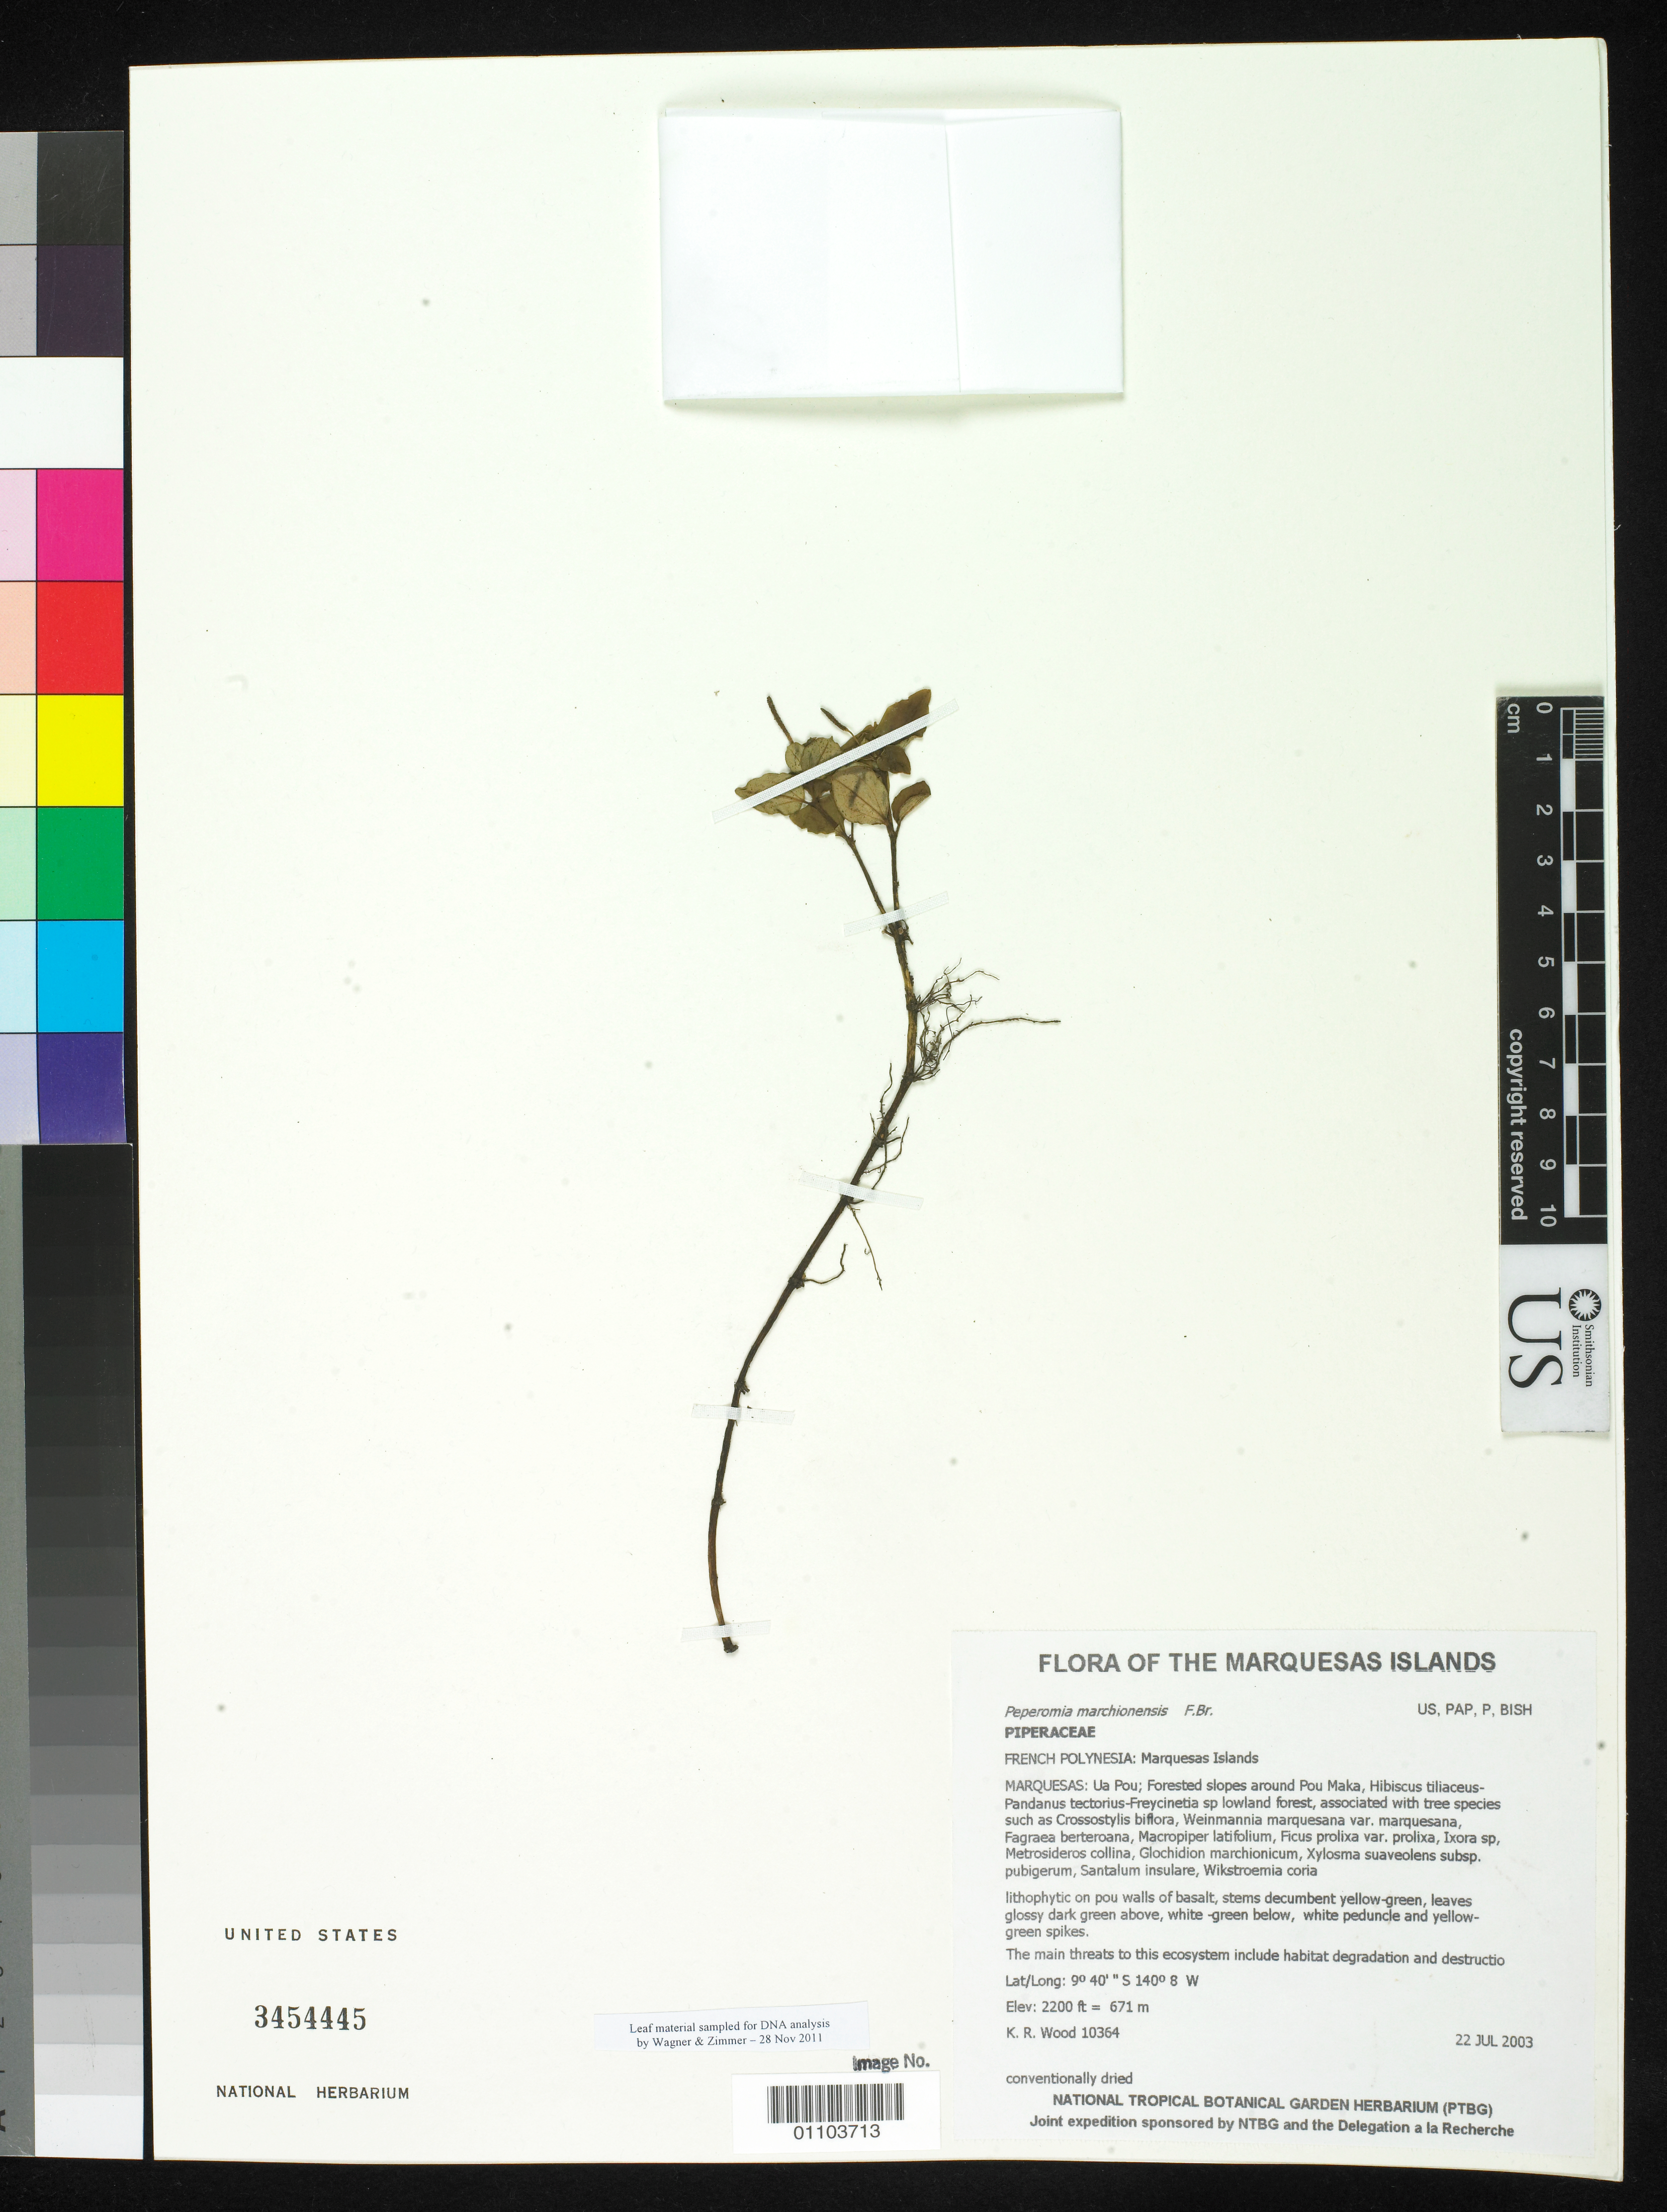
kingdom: Plantae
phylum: Tracheophyta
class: Magnoliopsida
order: Piperales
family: Piperaceae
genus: Peperomia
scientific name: Peperomia marchionensis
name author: F. Br.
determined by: Lorence, David H., (PTBG), National Tropical Botanical Garden (UNITED STATES)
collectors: K. R. Wood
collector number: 10364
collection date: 2003-07-22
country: French Polynesia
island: Ua Pou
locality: Forested slopes around Pou Maka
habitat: Hibiscus tiliaceus - Pandanus tectorius - Freycinetia sp lowland forest. Upper slope, vertical slope, open, wet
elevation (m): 671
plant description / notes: Habitat degradation and destruction by feral pigs, catastrophic extinction through environmental events, predation by rats that eat seeds, competition with non-native plant taxa such as Ageratum conyzoides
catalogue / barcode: US 3454445